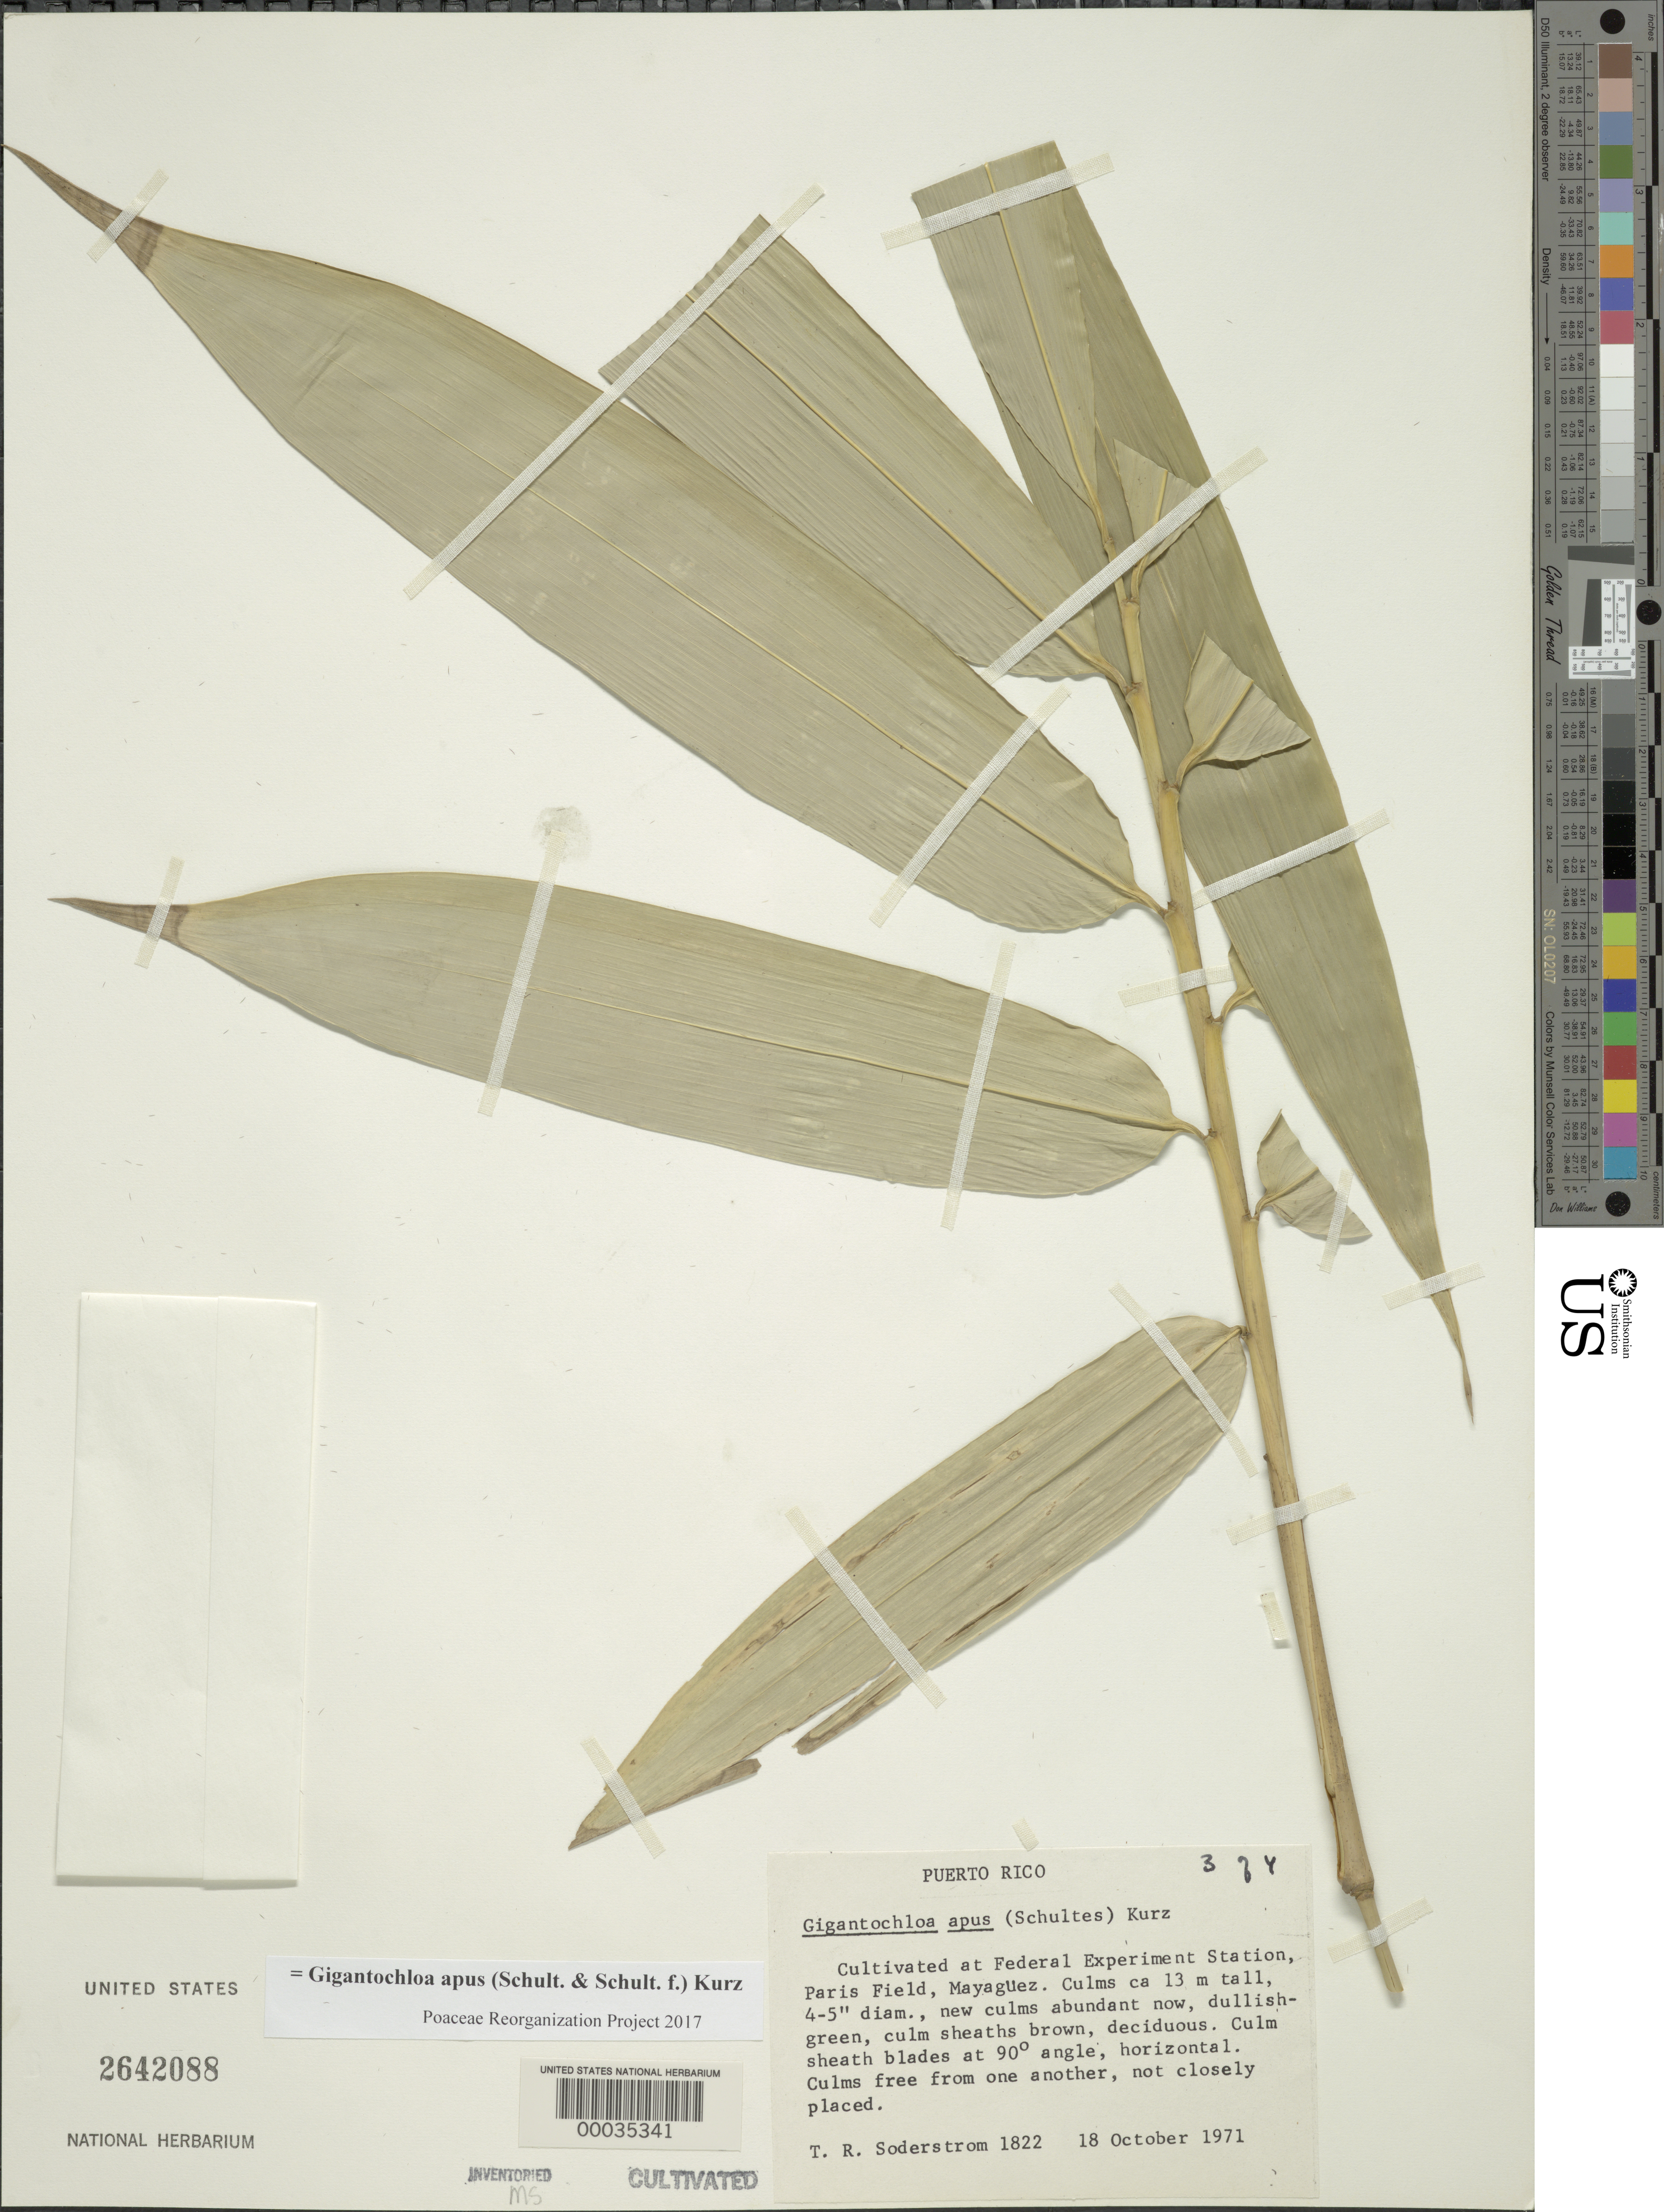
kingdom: Plantae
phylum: Tracheophyta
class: Liliopsida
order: Poales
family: Poaceae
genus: Gigantochloa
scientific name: Gigantochloa apus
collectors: T. R. Soderstrom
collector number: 1822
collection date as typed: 18 Oct 1971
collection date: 1971-10-18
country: Puerto Rico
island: Greater Antilles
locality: Federal experimental station, paris field-mayaguez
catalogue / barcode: US 2642088